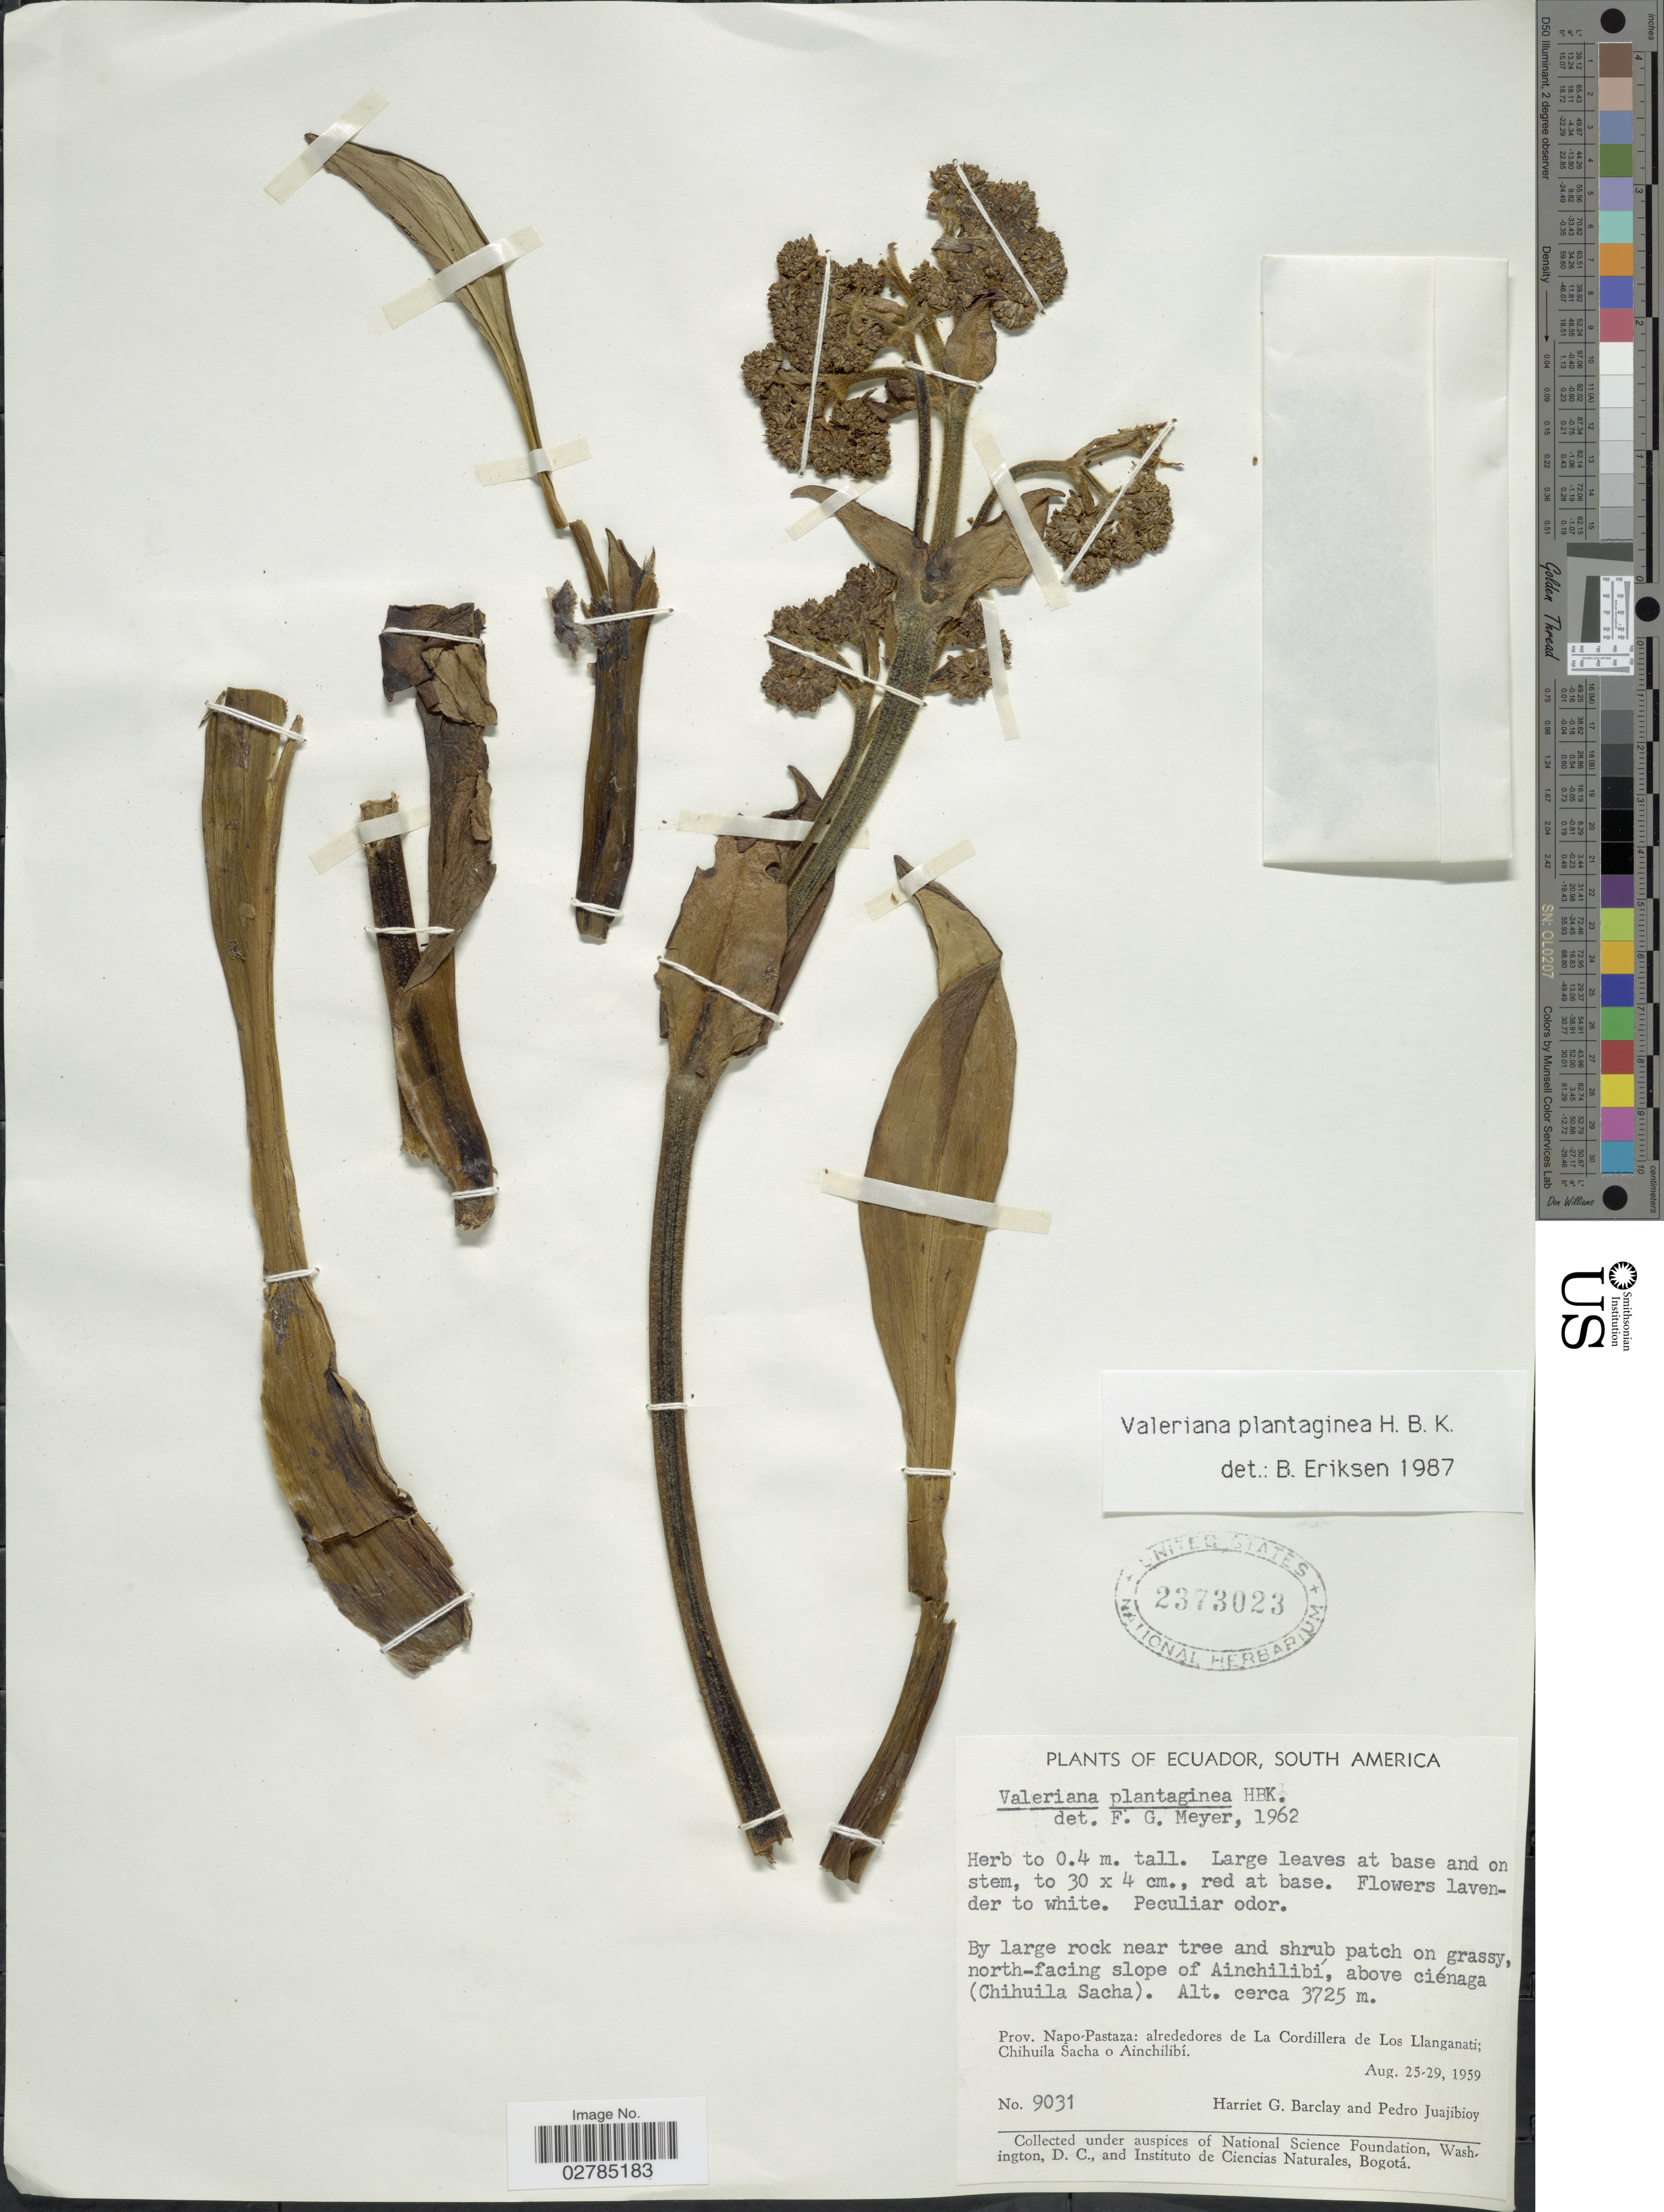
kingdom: Plantae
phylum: Tracheophyta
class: Magnoliopsida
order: Dipsacales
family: Caprifoliaceae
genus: Valeriana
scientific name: Valeriana plantaginea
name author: Kunth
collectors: H. G. Barclay & P. Juajibioy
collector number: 9031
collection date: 1959-08-25/1959-08-29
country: Ecuador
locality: By large rock near tree and shrub patch on grassy, north-facing slope of Ainchilibí, above ciénaga (Chihuila Sacha). Prov. Napo-Pastaza: alrededores de La Cordillera de Los Llanganati; Chihuila Sacha o Ainchilibí.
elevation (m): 3725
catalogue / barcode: US 2373023